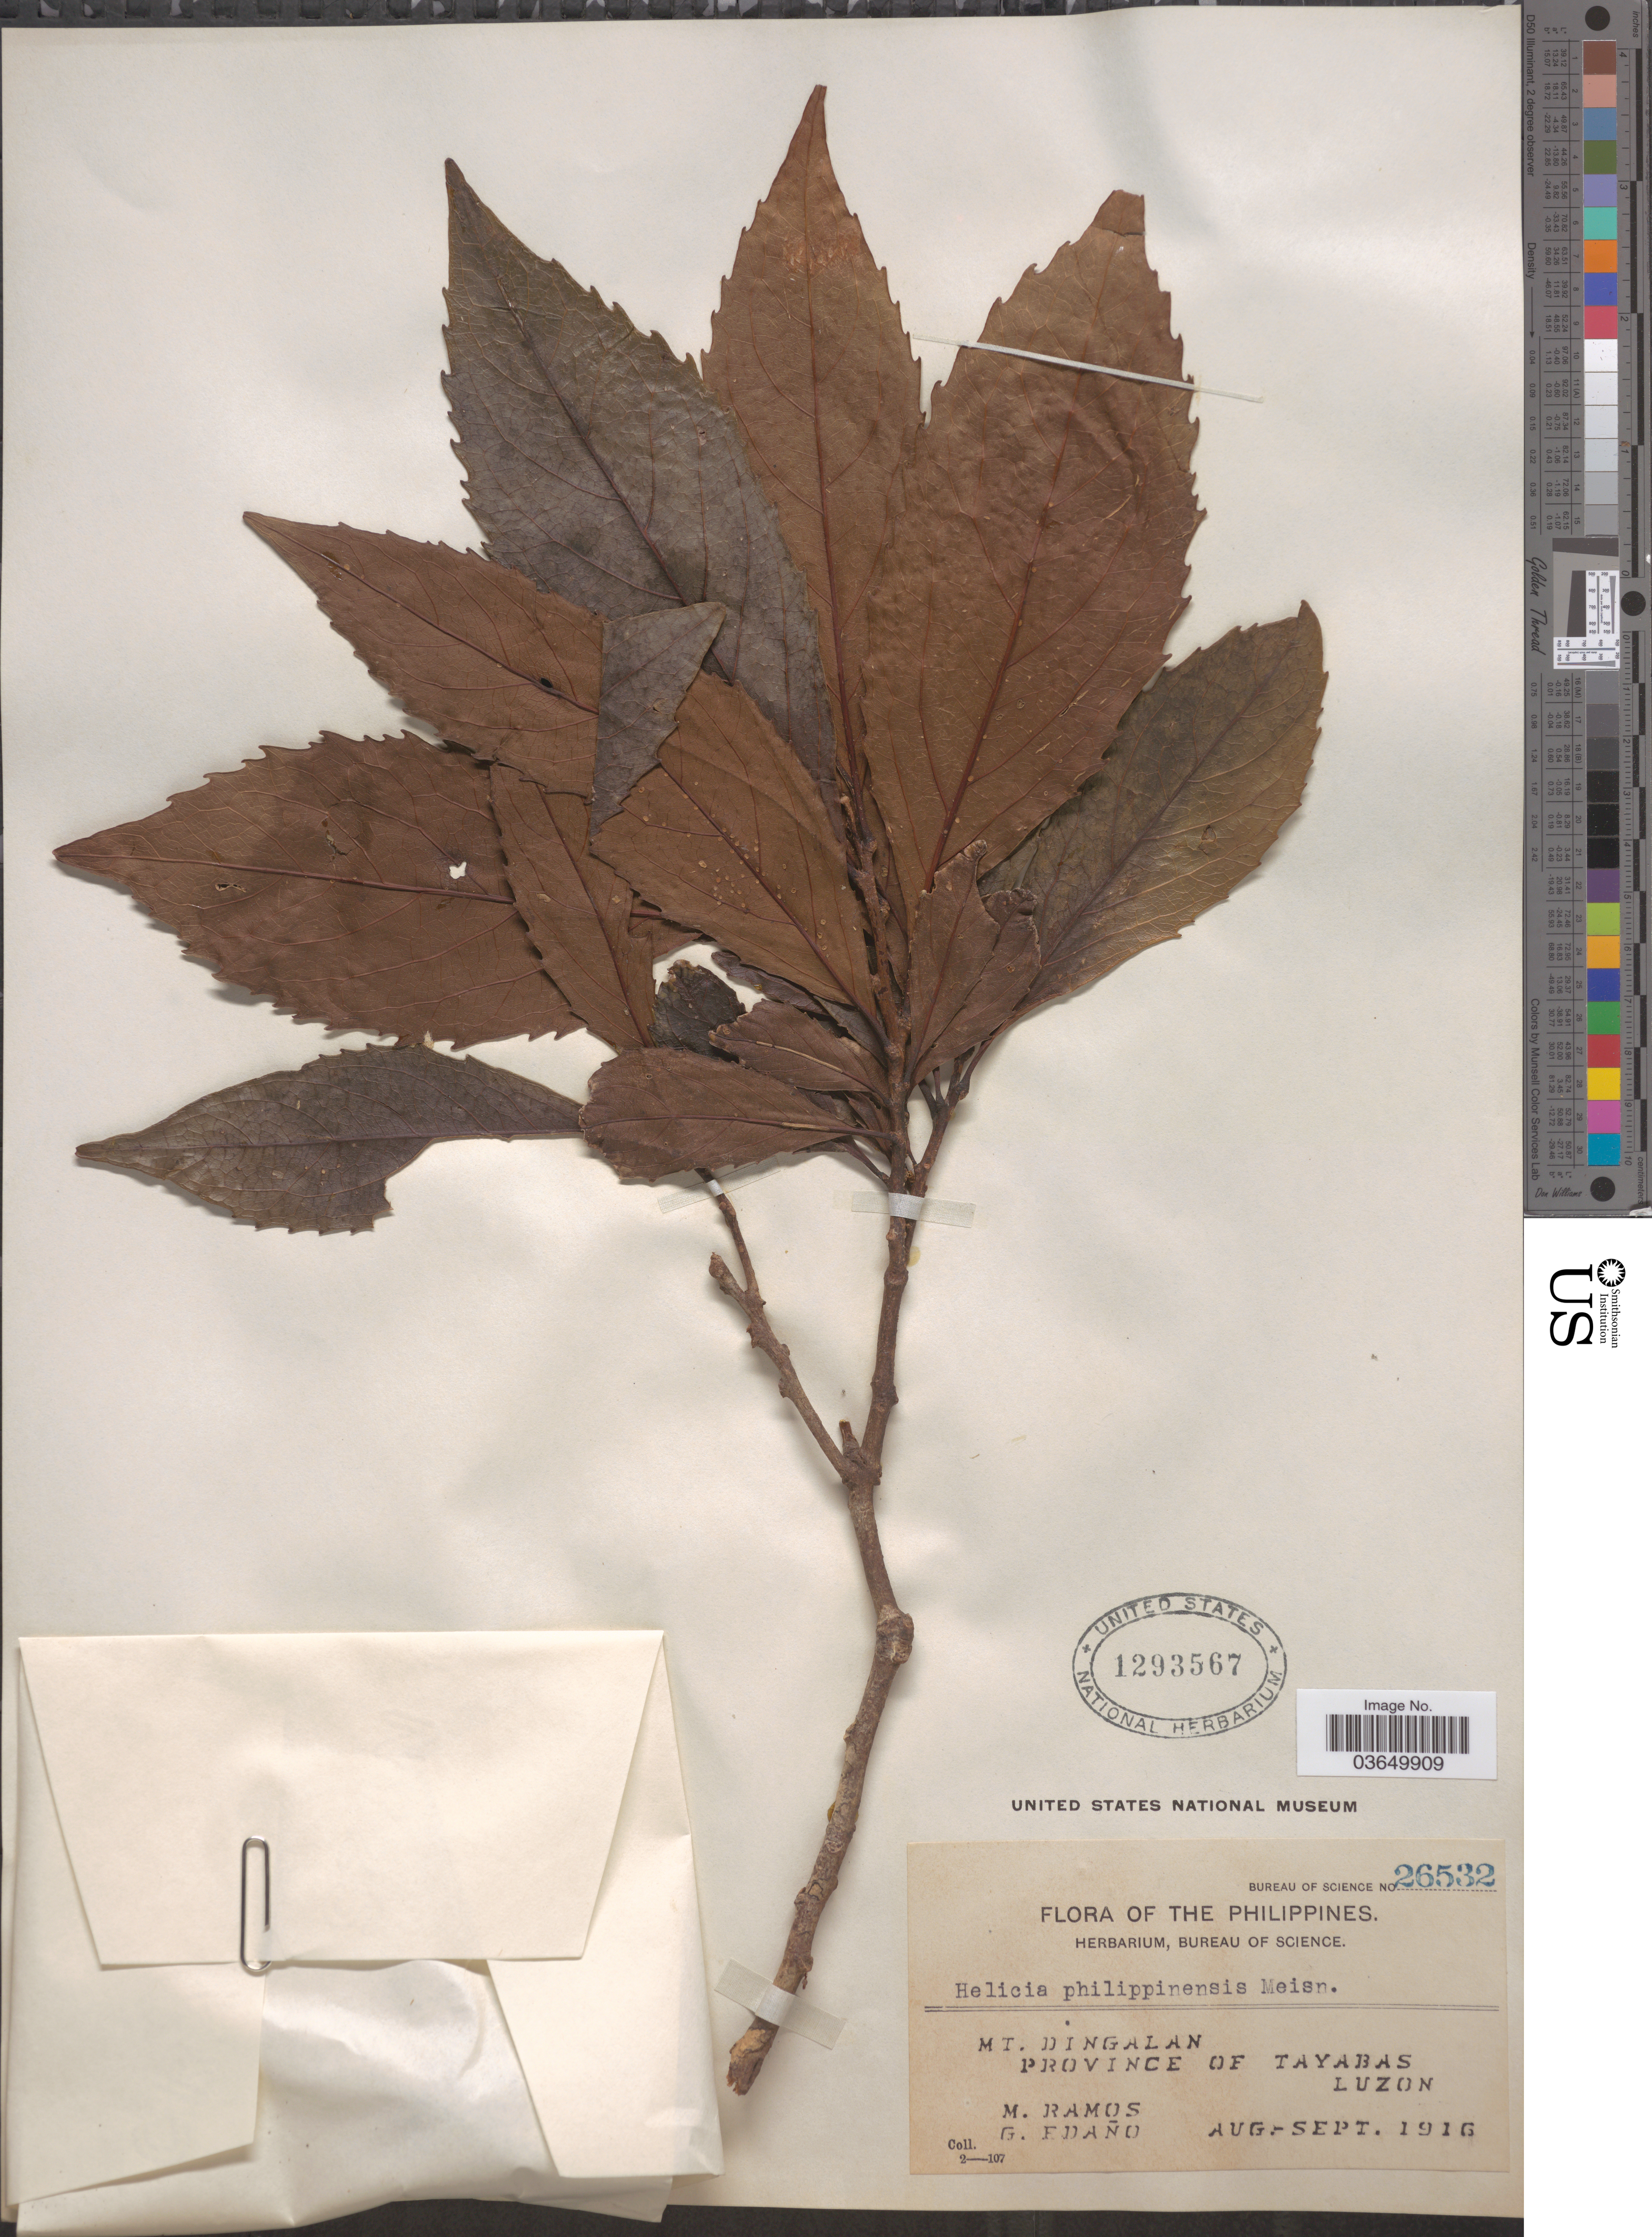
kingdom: Plantae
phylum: Tracheophyta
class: Magnoliopsida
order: Proteales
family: Proteaceae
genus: Helicia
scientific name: Helicia cumingiana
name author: C. Presl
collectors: M. Ramos & G. Edaño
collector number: Bureau of Science 26532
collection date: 1916-08/1916-09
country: Philippines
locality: Mt. Dingalan. Province of Tayabas. Luzon.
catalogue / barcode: US 1293567